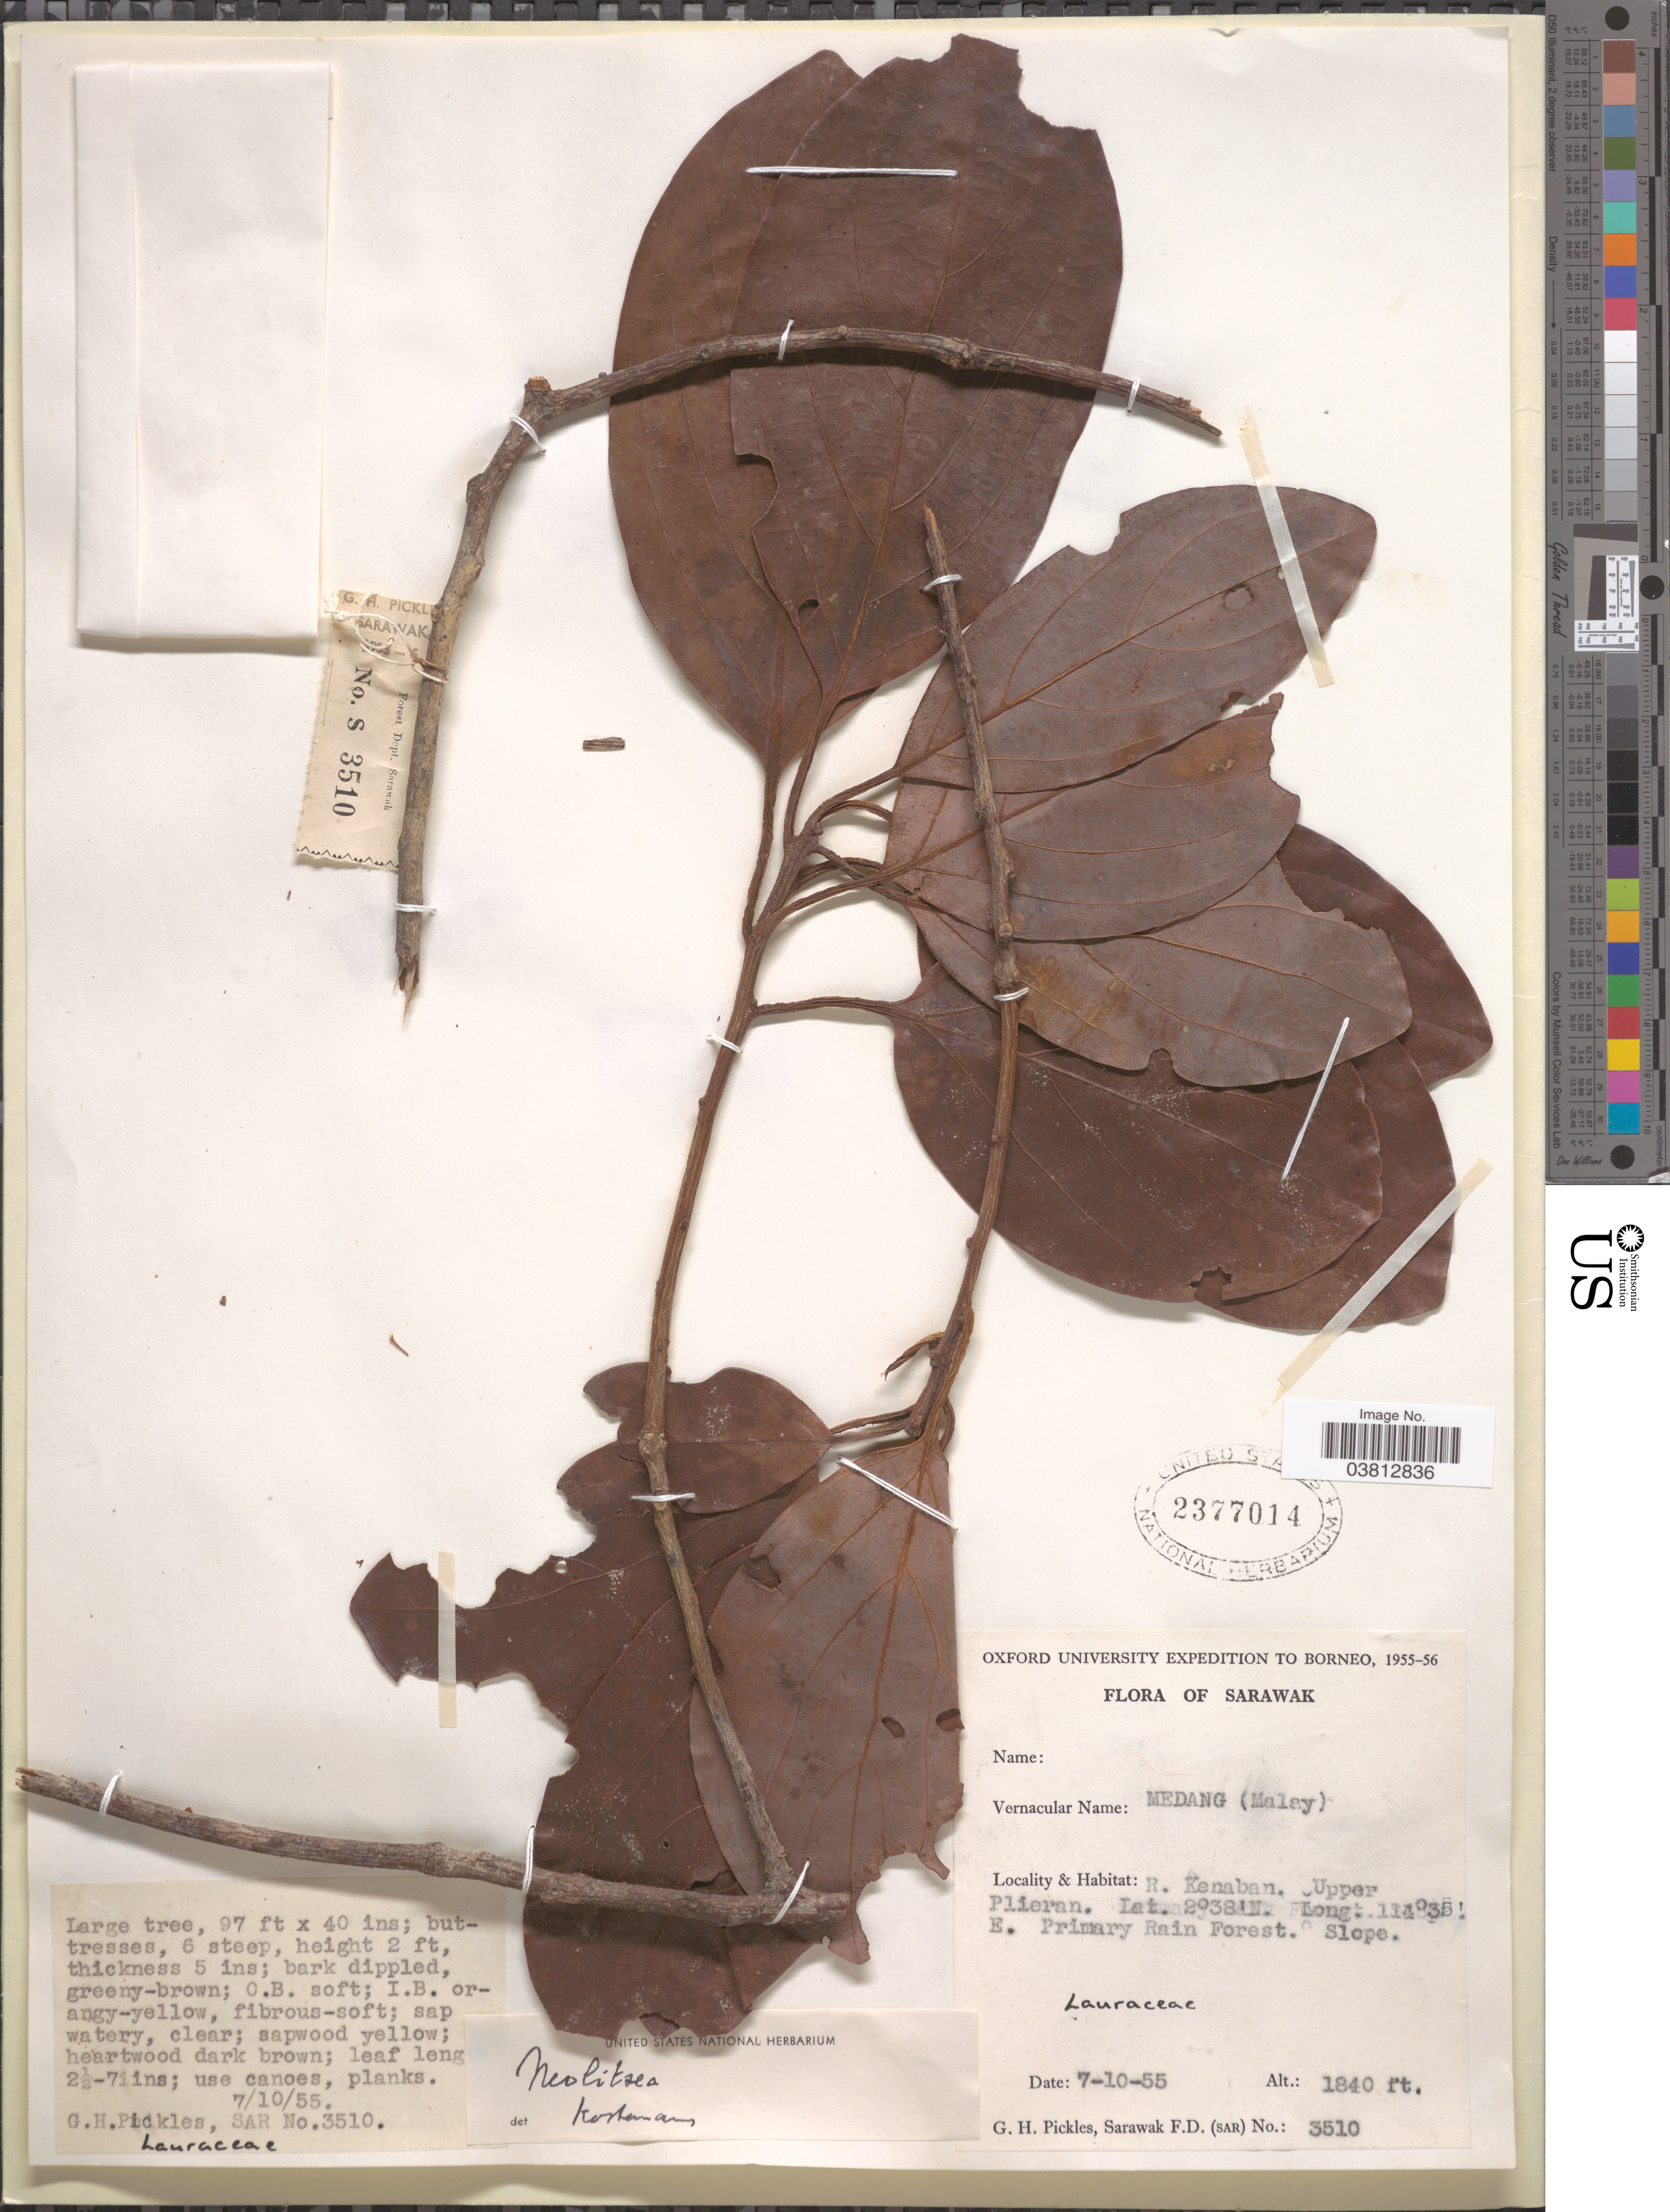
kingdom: Plantae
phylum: Tracheophyta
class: Magnoliopsida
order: Laurales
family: Lauraceae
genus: Neolitsea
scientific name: Neolitsea sp.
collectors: G. Pickles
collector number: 3510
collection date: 1955-10-07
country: Malaysia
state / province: Sarawak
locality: Borneo. R. Kenaban. Upper Plieran. Primary Rain Forest.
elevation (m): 561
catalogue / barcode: US 2377014